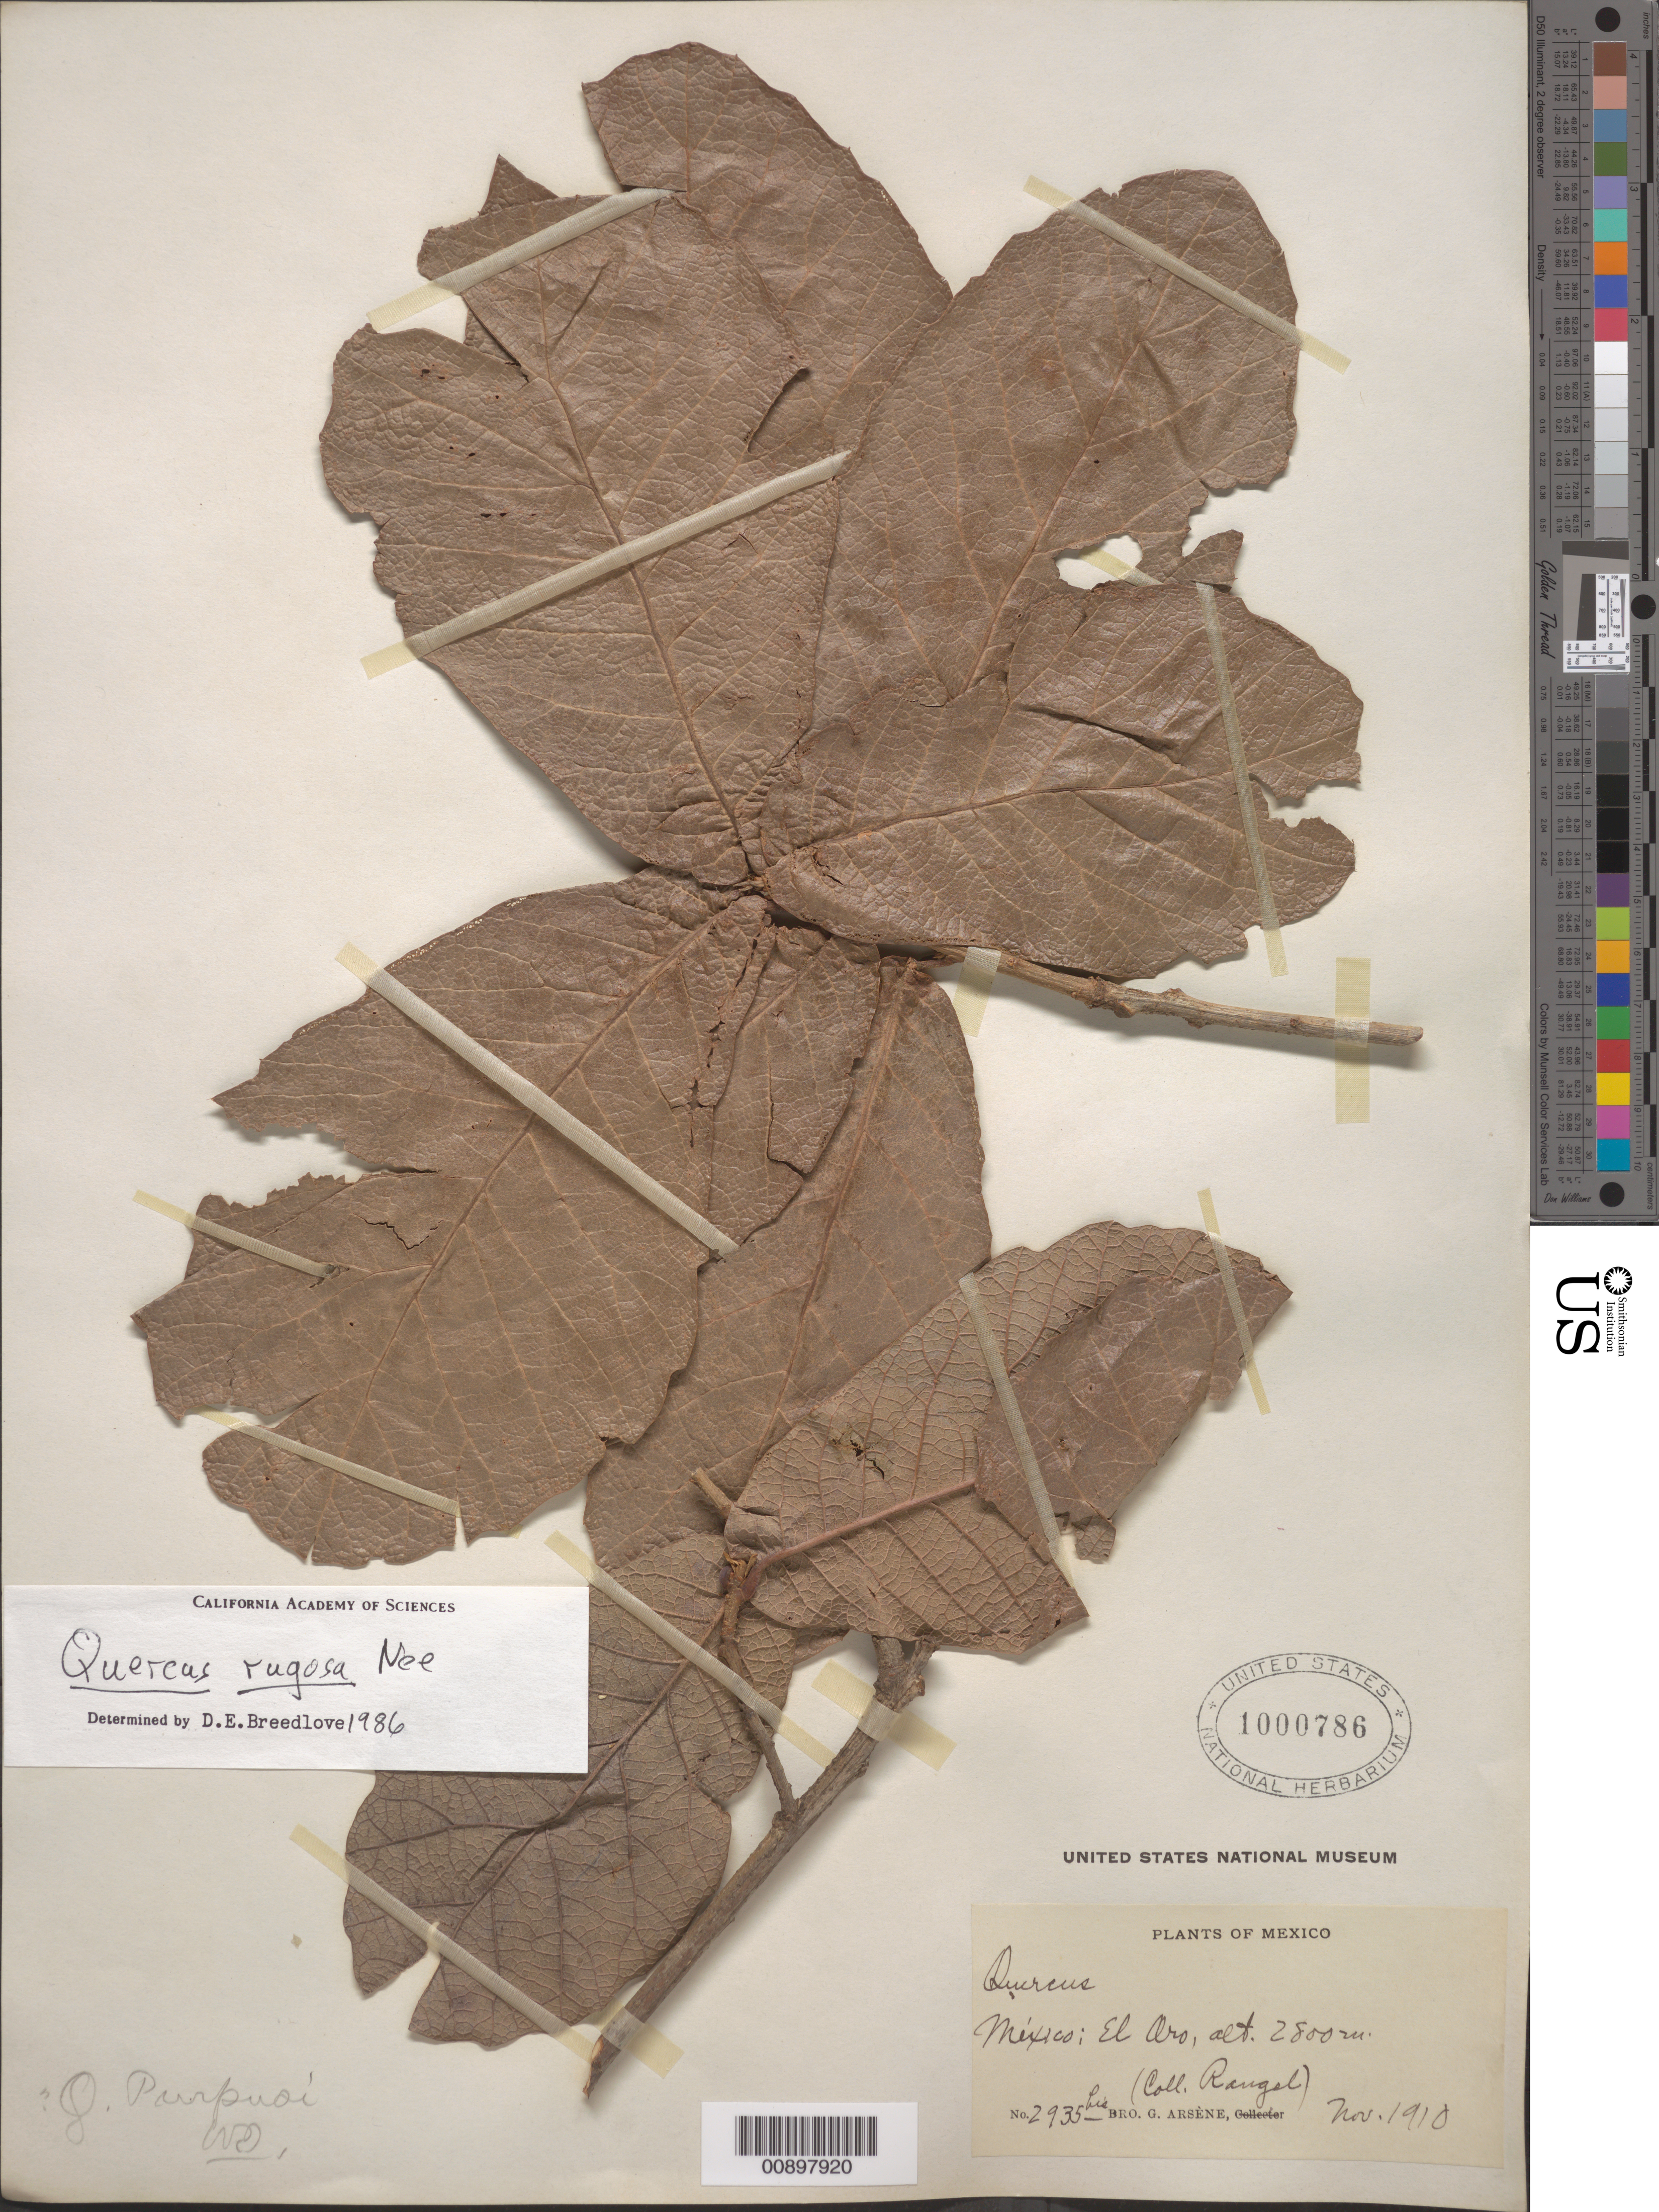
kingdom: Plantae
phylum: Tracheophyta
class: Magnoliopsida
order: Fagales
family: Fagaceae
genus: Quercus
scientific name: Quercus rugosa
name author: Née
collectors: -- Rangel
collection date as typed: Nov 1910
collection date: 1910-11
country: Mexico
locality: México: El Oro.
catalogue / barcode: US 1000786